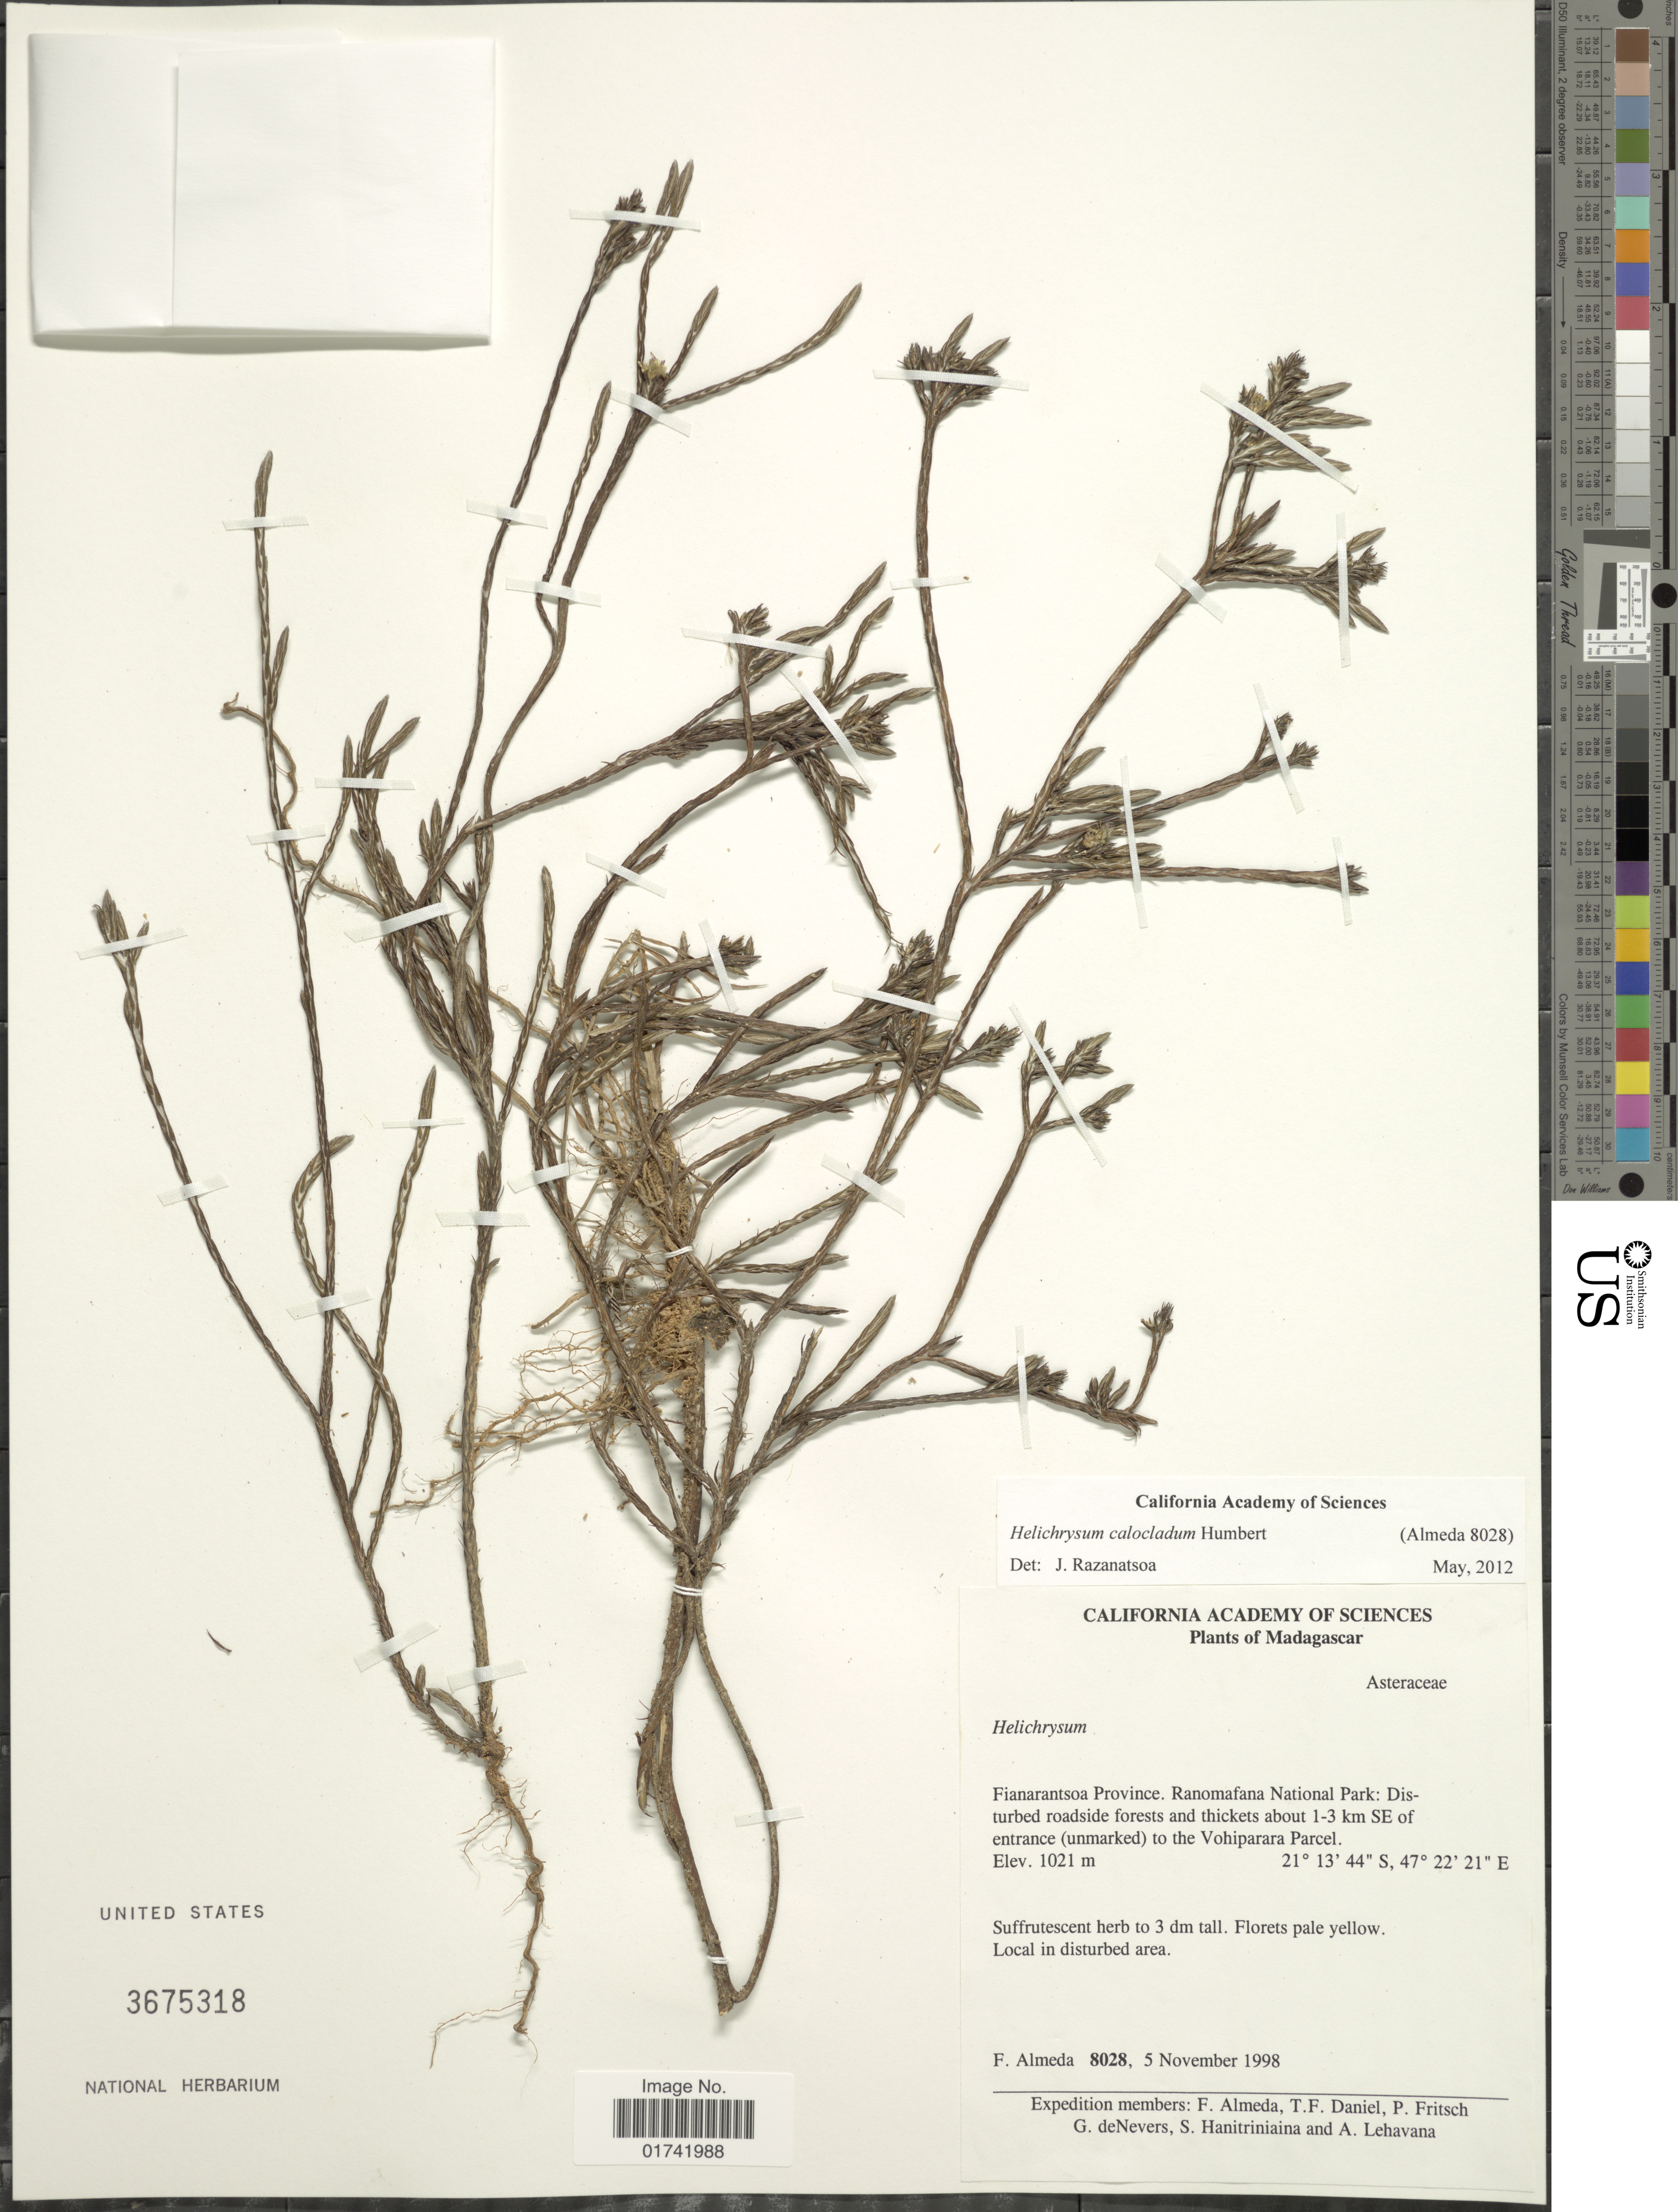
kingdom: Plantae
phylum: Tracheophyta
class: Magnoliopsida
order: Asterales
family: Asteraceae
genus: Helipterum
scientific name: Helipterum sp.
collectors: F. Almeda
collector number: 8028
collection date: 1998-11-05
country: Madagascar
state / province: Haute Matsiatra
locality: Ranomafana national Park: About 1-3 km SE of entrance (unmarked) to the Vohiparara Parcel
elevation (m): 1021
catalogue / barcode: US 3675318